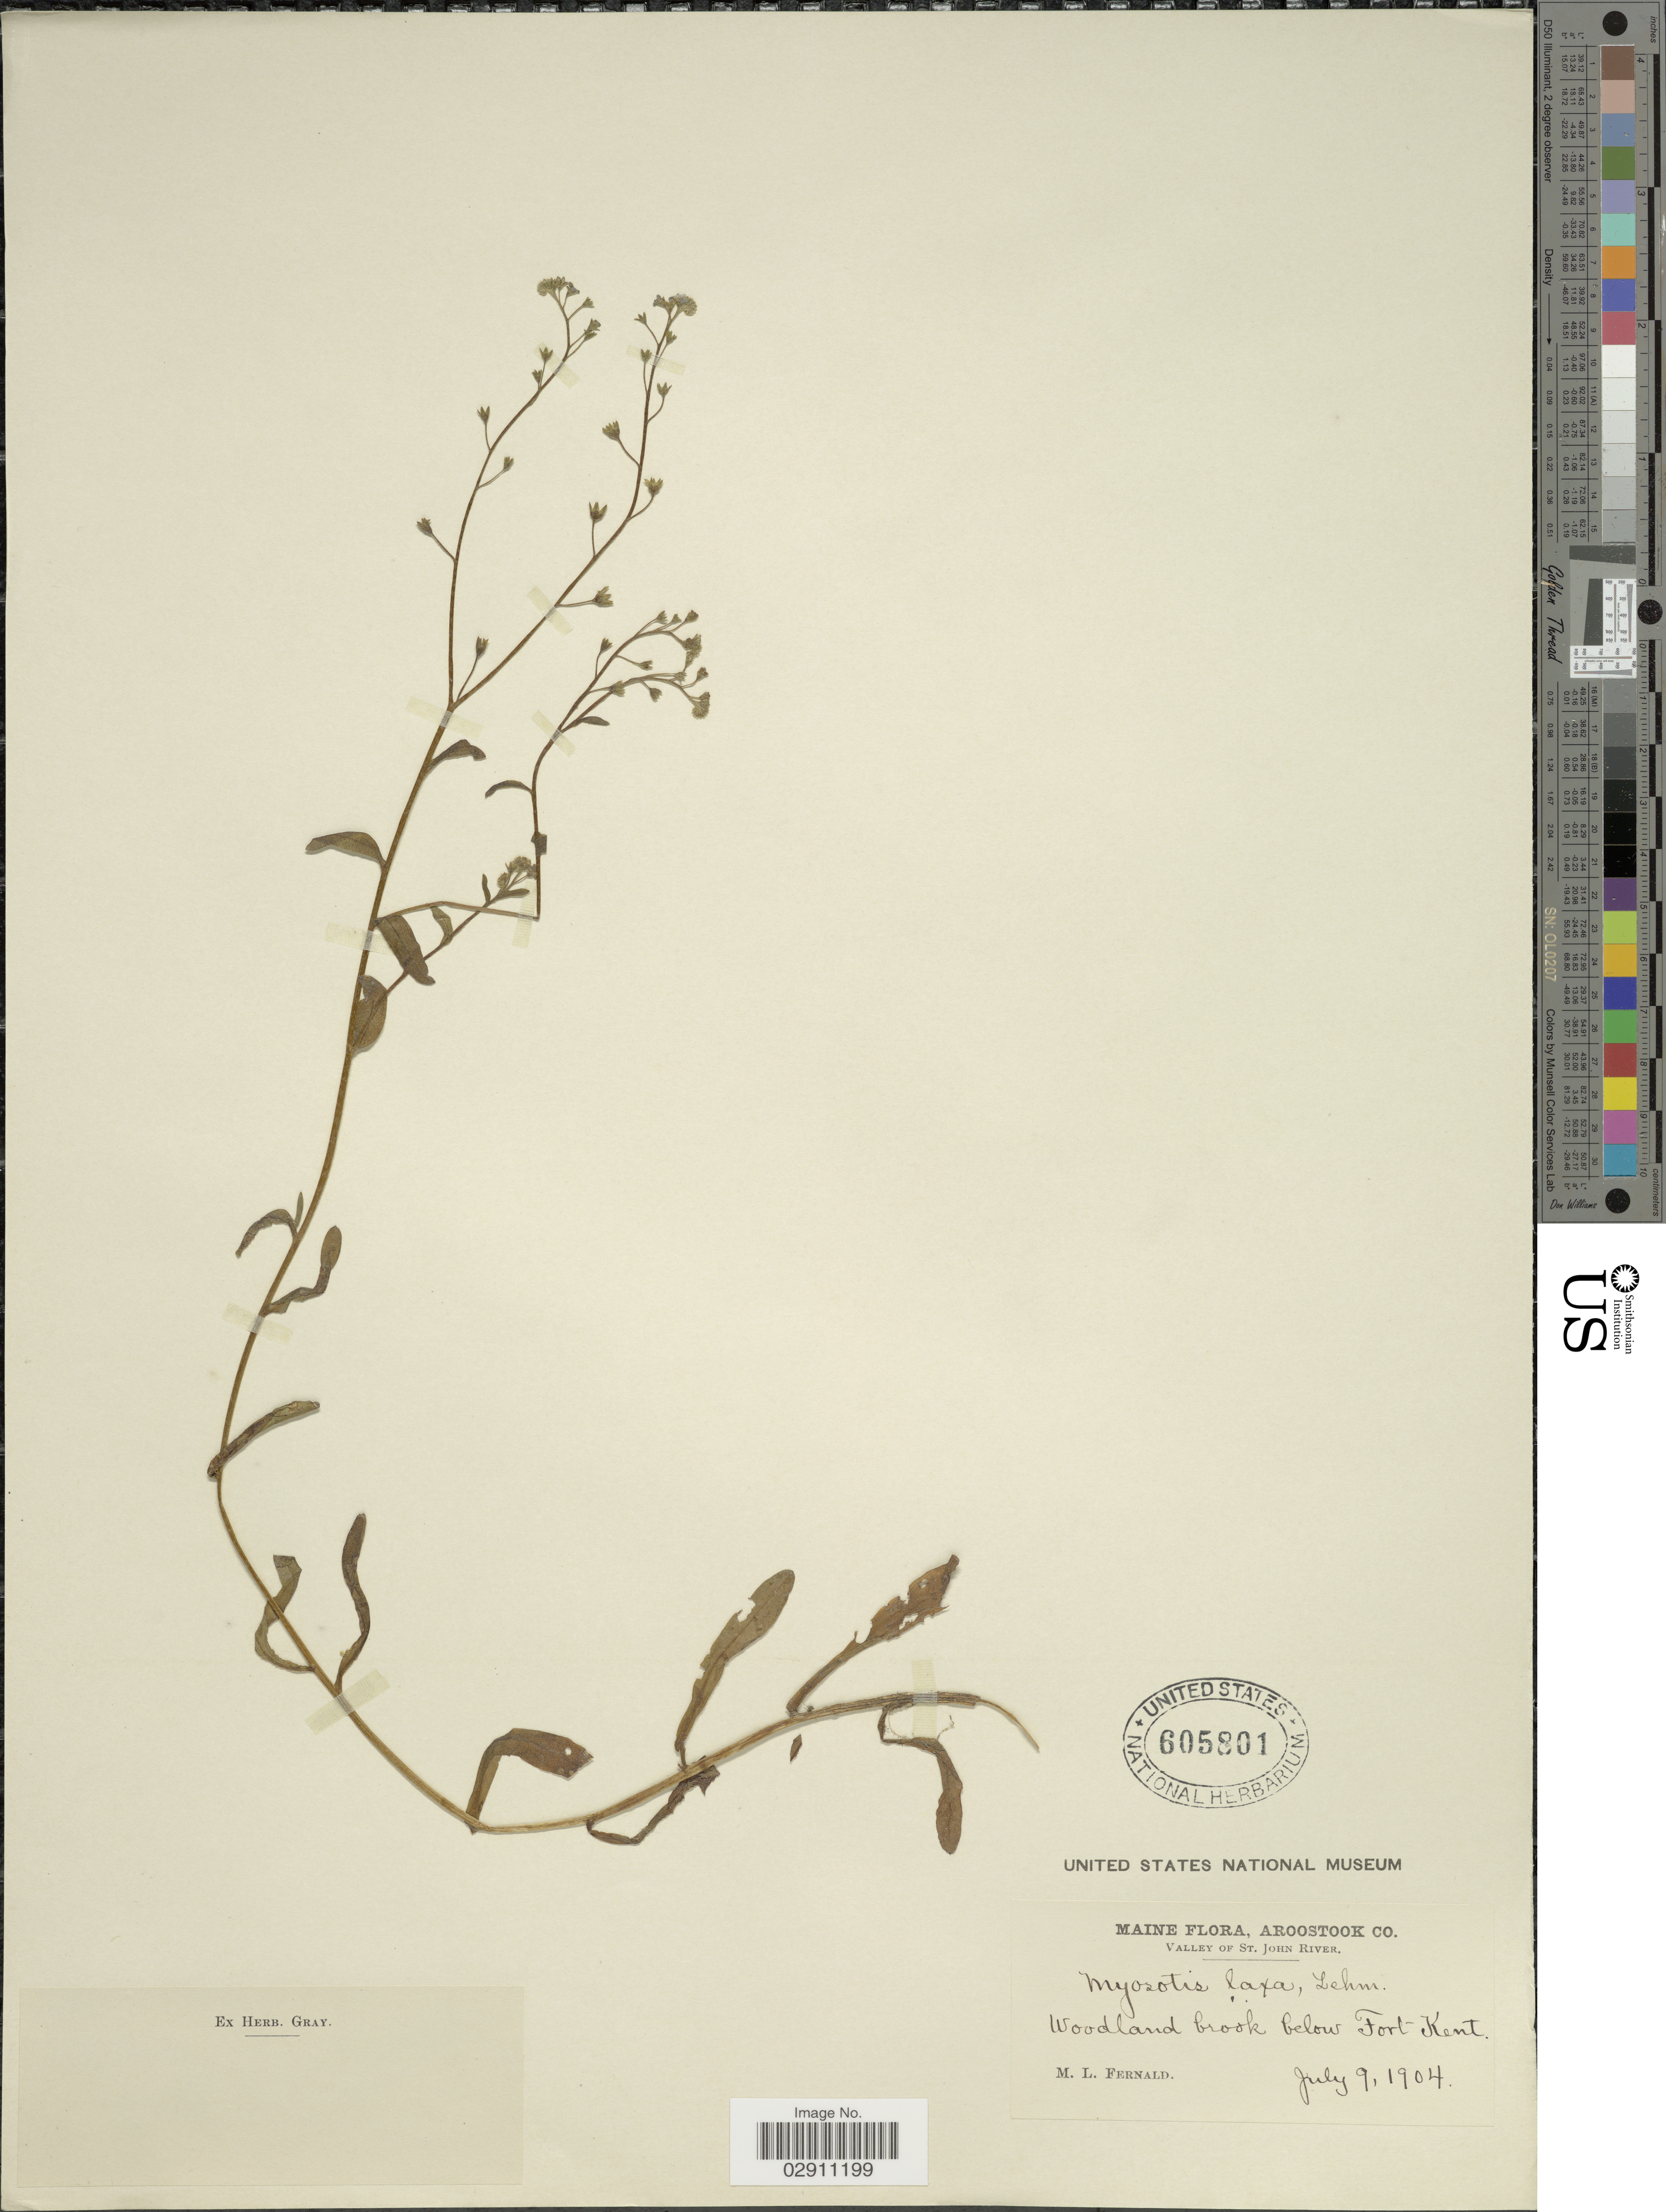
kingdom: Plantae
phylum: Tracheophyta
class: Magnoliopsida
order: Boraginales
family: Boraginaceae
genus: Myosotis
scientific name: Myosotis laxa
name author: F. Lehm.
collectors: M. L. Fernald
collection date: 1904-07-09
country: United States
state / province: Maine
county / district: Aroostook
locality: Valley of St. John River, Woodland brook below Fort-Kent.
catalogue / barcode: US 605801